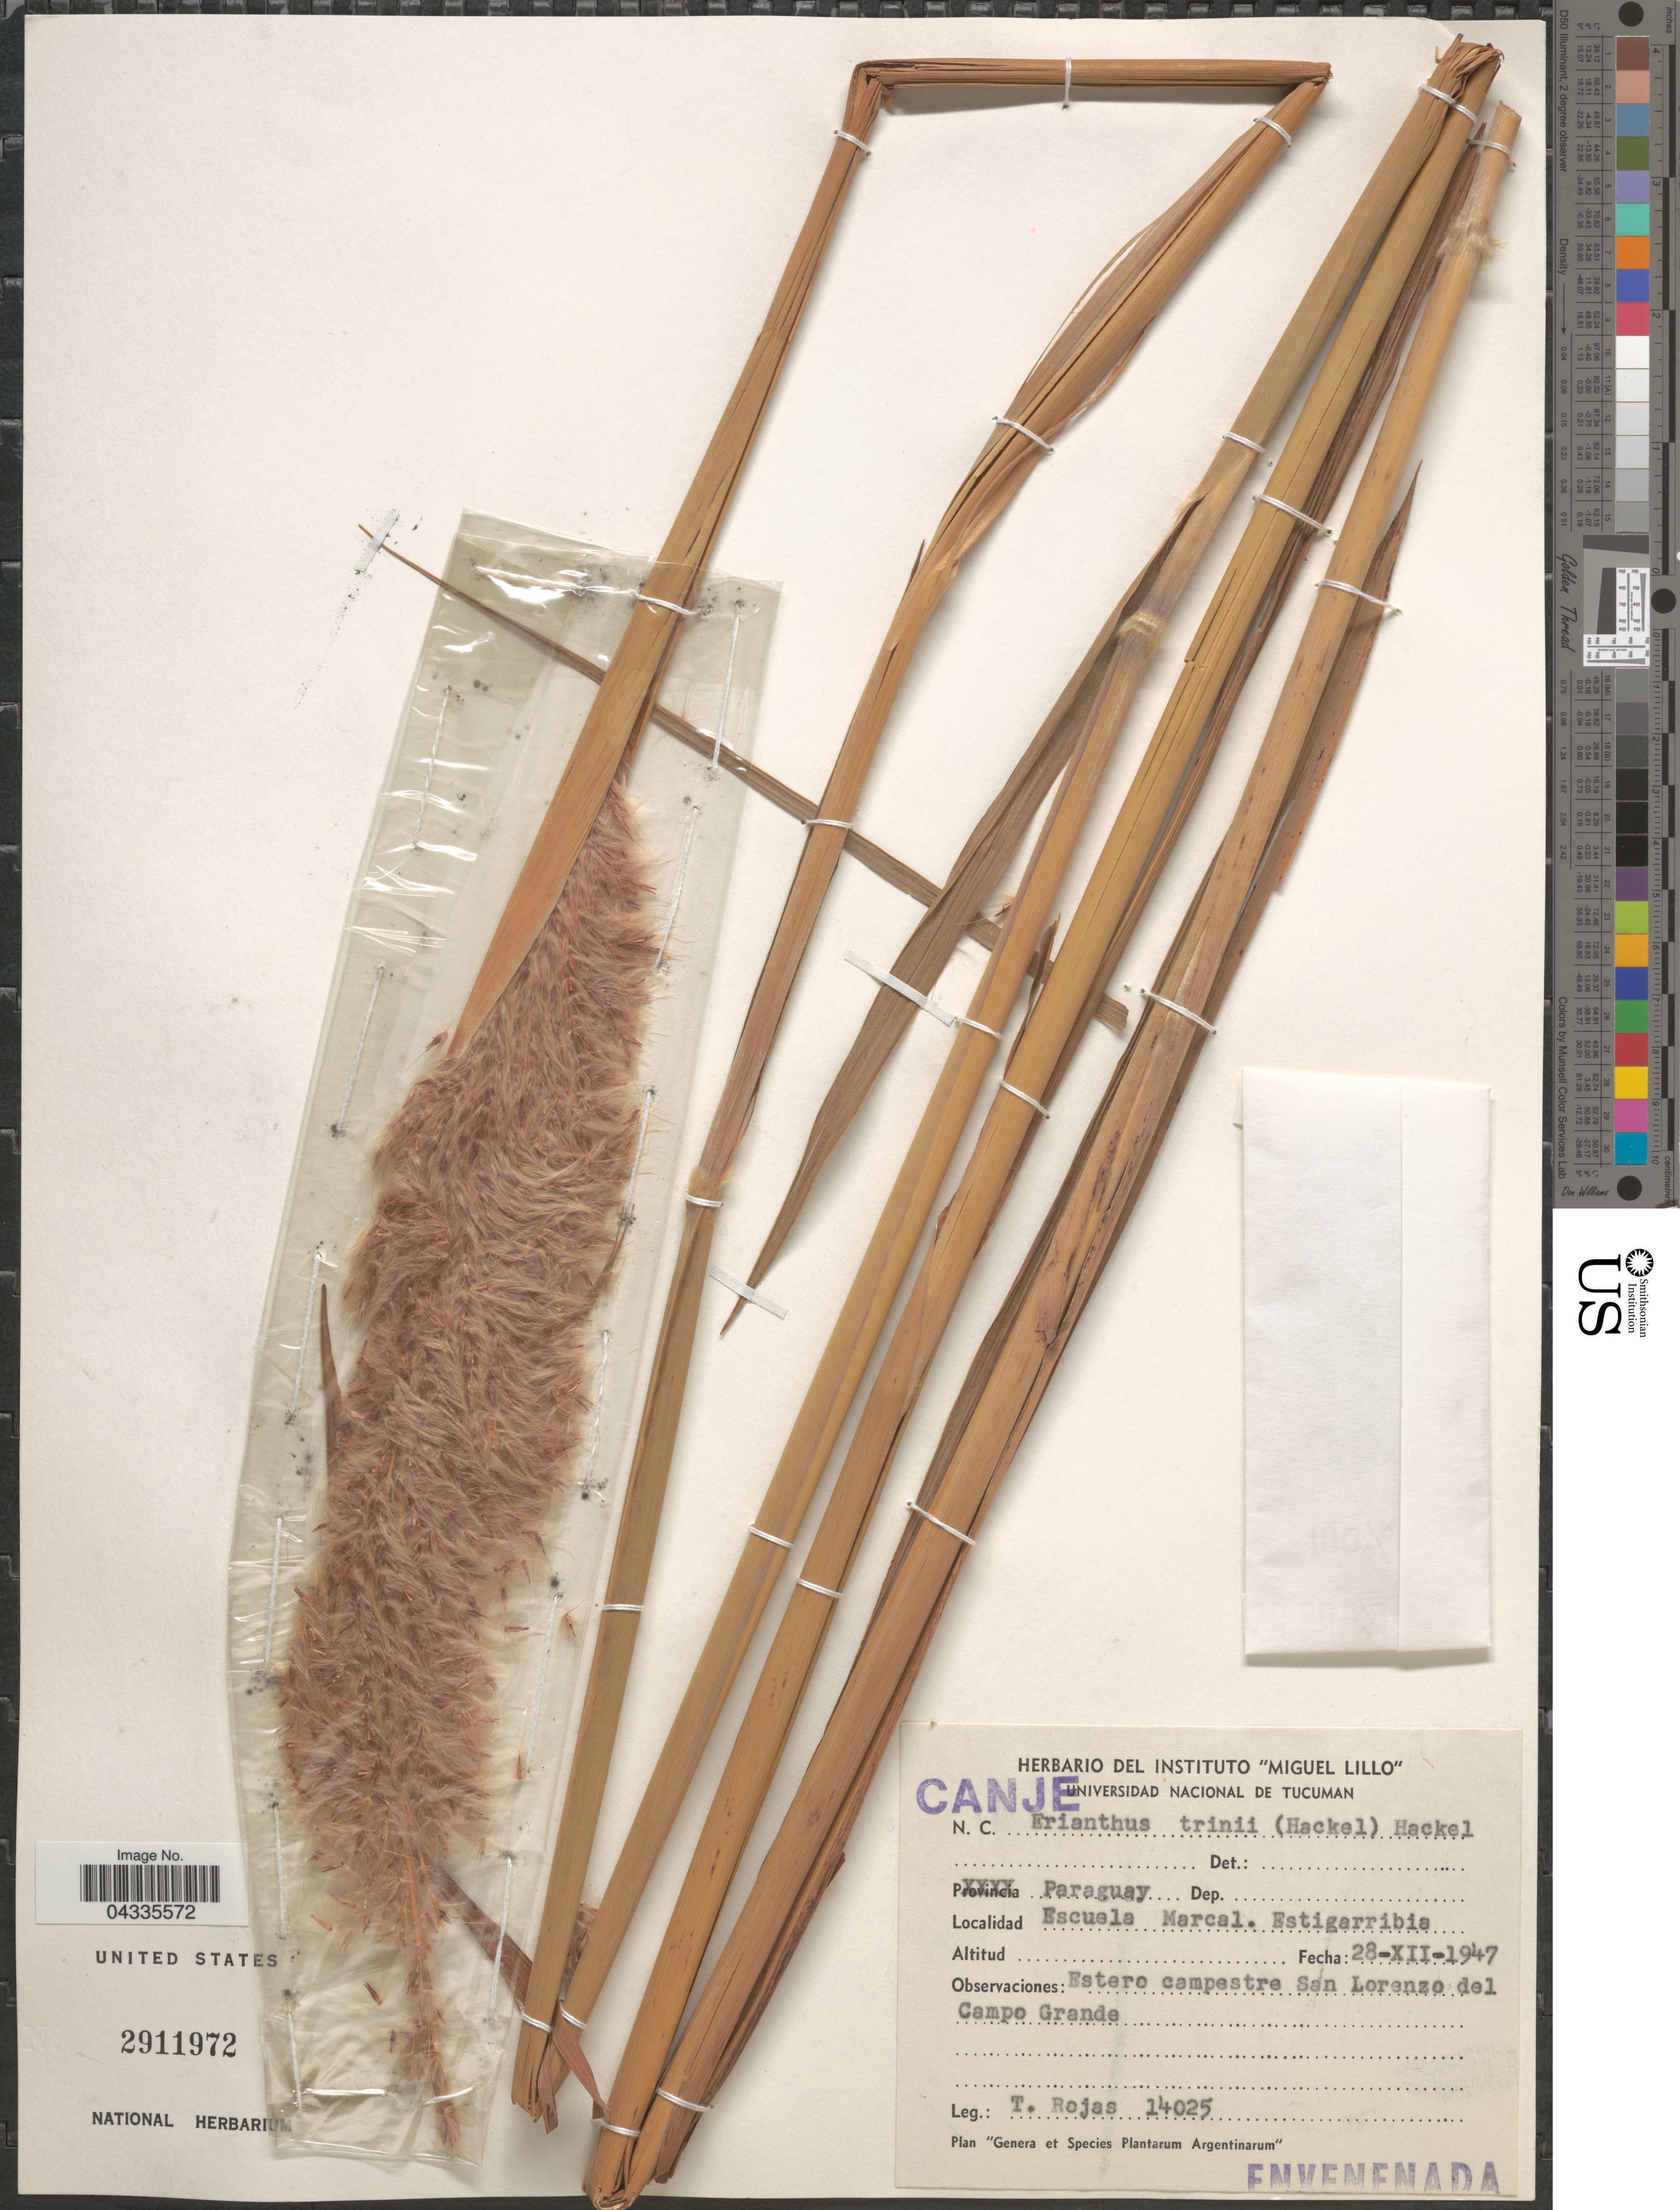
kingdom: Plantae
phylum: Tracheophyta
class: Liliopsida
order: Poales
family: Poaceae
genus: Erianthus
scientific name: Erianthus trinii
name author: Hack.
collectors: T. Rojas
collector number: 14025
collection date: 1947-12-28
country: Paraguay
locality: Escuela Marcal. Estigarribia. Estero campestre San Lorenzo del Campo Grande.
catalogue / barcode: US 2911972